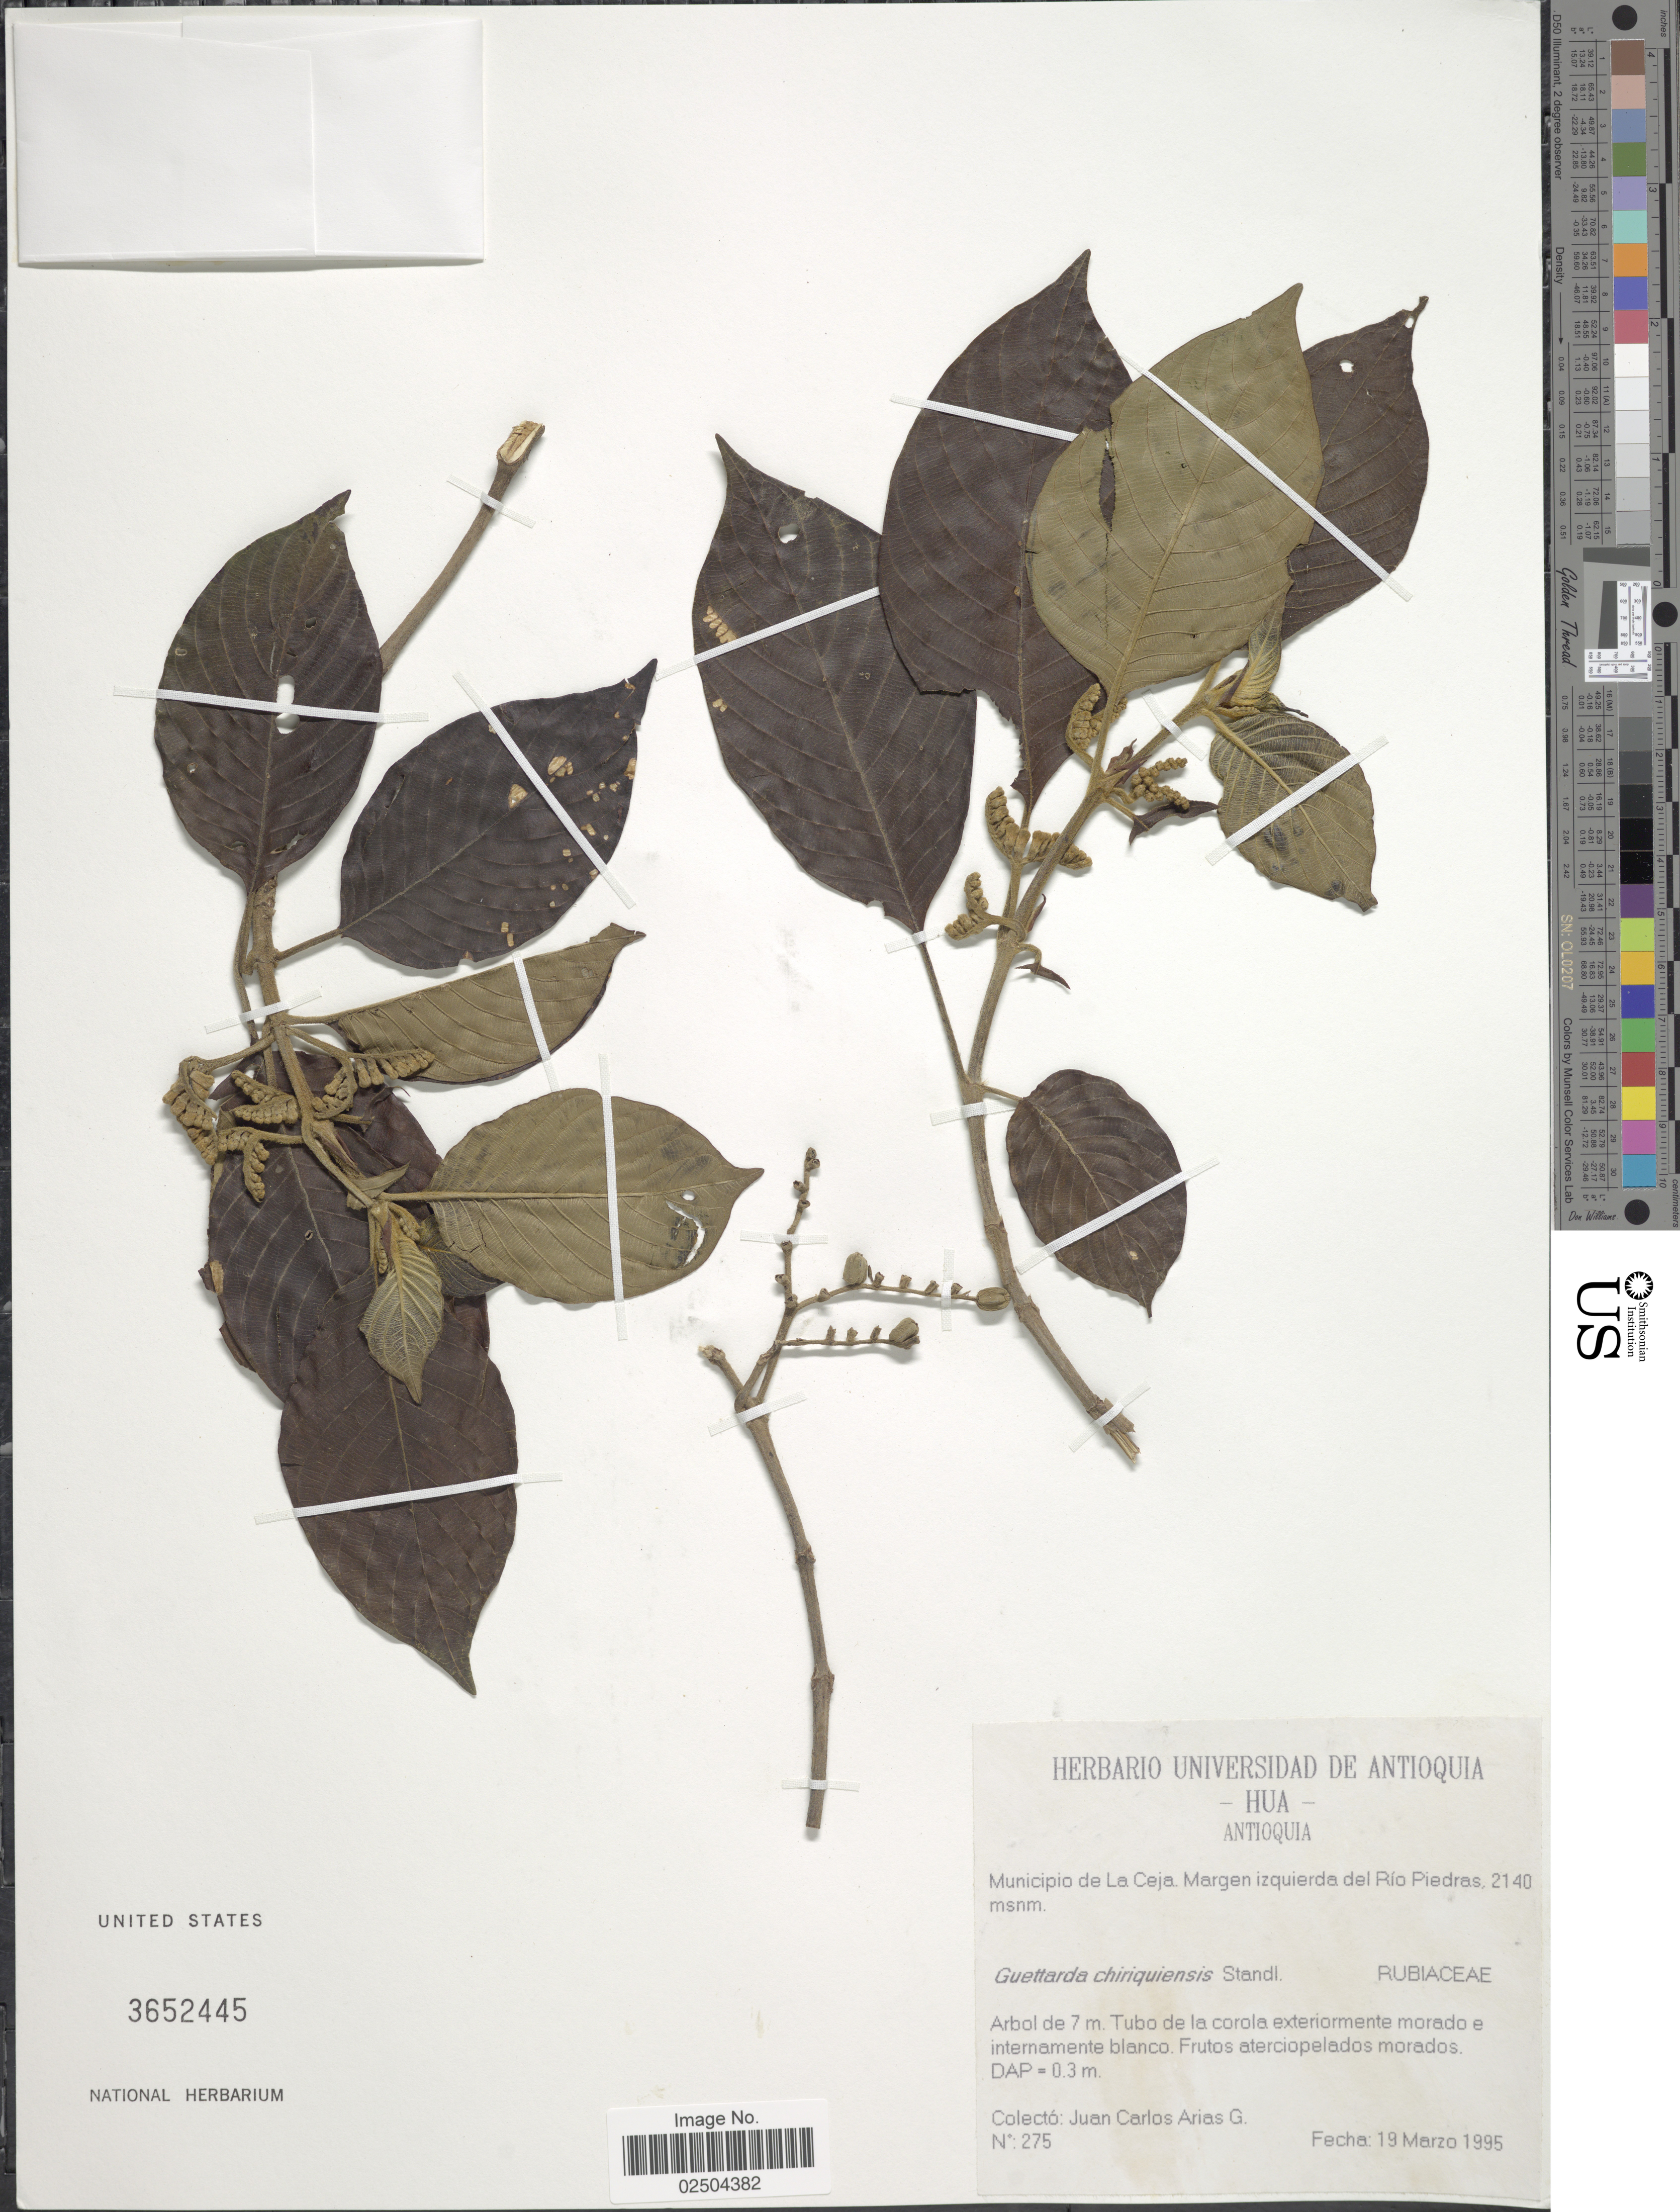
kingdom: Plantae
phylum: Tracheophyta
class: Magnoliopsida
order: Gentianales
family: Rubiaceae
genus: Guettarda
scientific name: Guettarda chiriquiensis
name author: Standl.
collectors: J. Arias G.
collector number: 275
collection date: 1995-03-19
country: Colombia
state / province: Antioquia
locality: Hua, Antioquia, Municipio d La Ceja Margen izquierda del Rio Piedras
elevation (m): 2140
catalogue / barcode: US 3652445